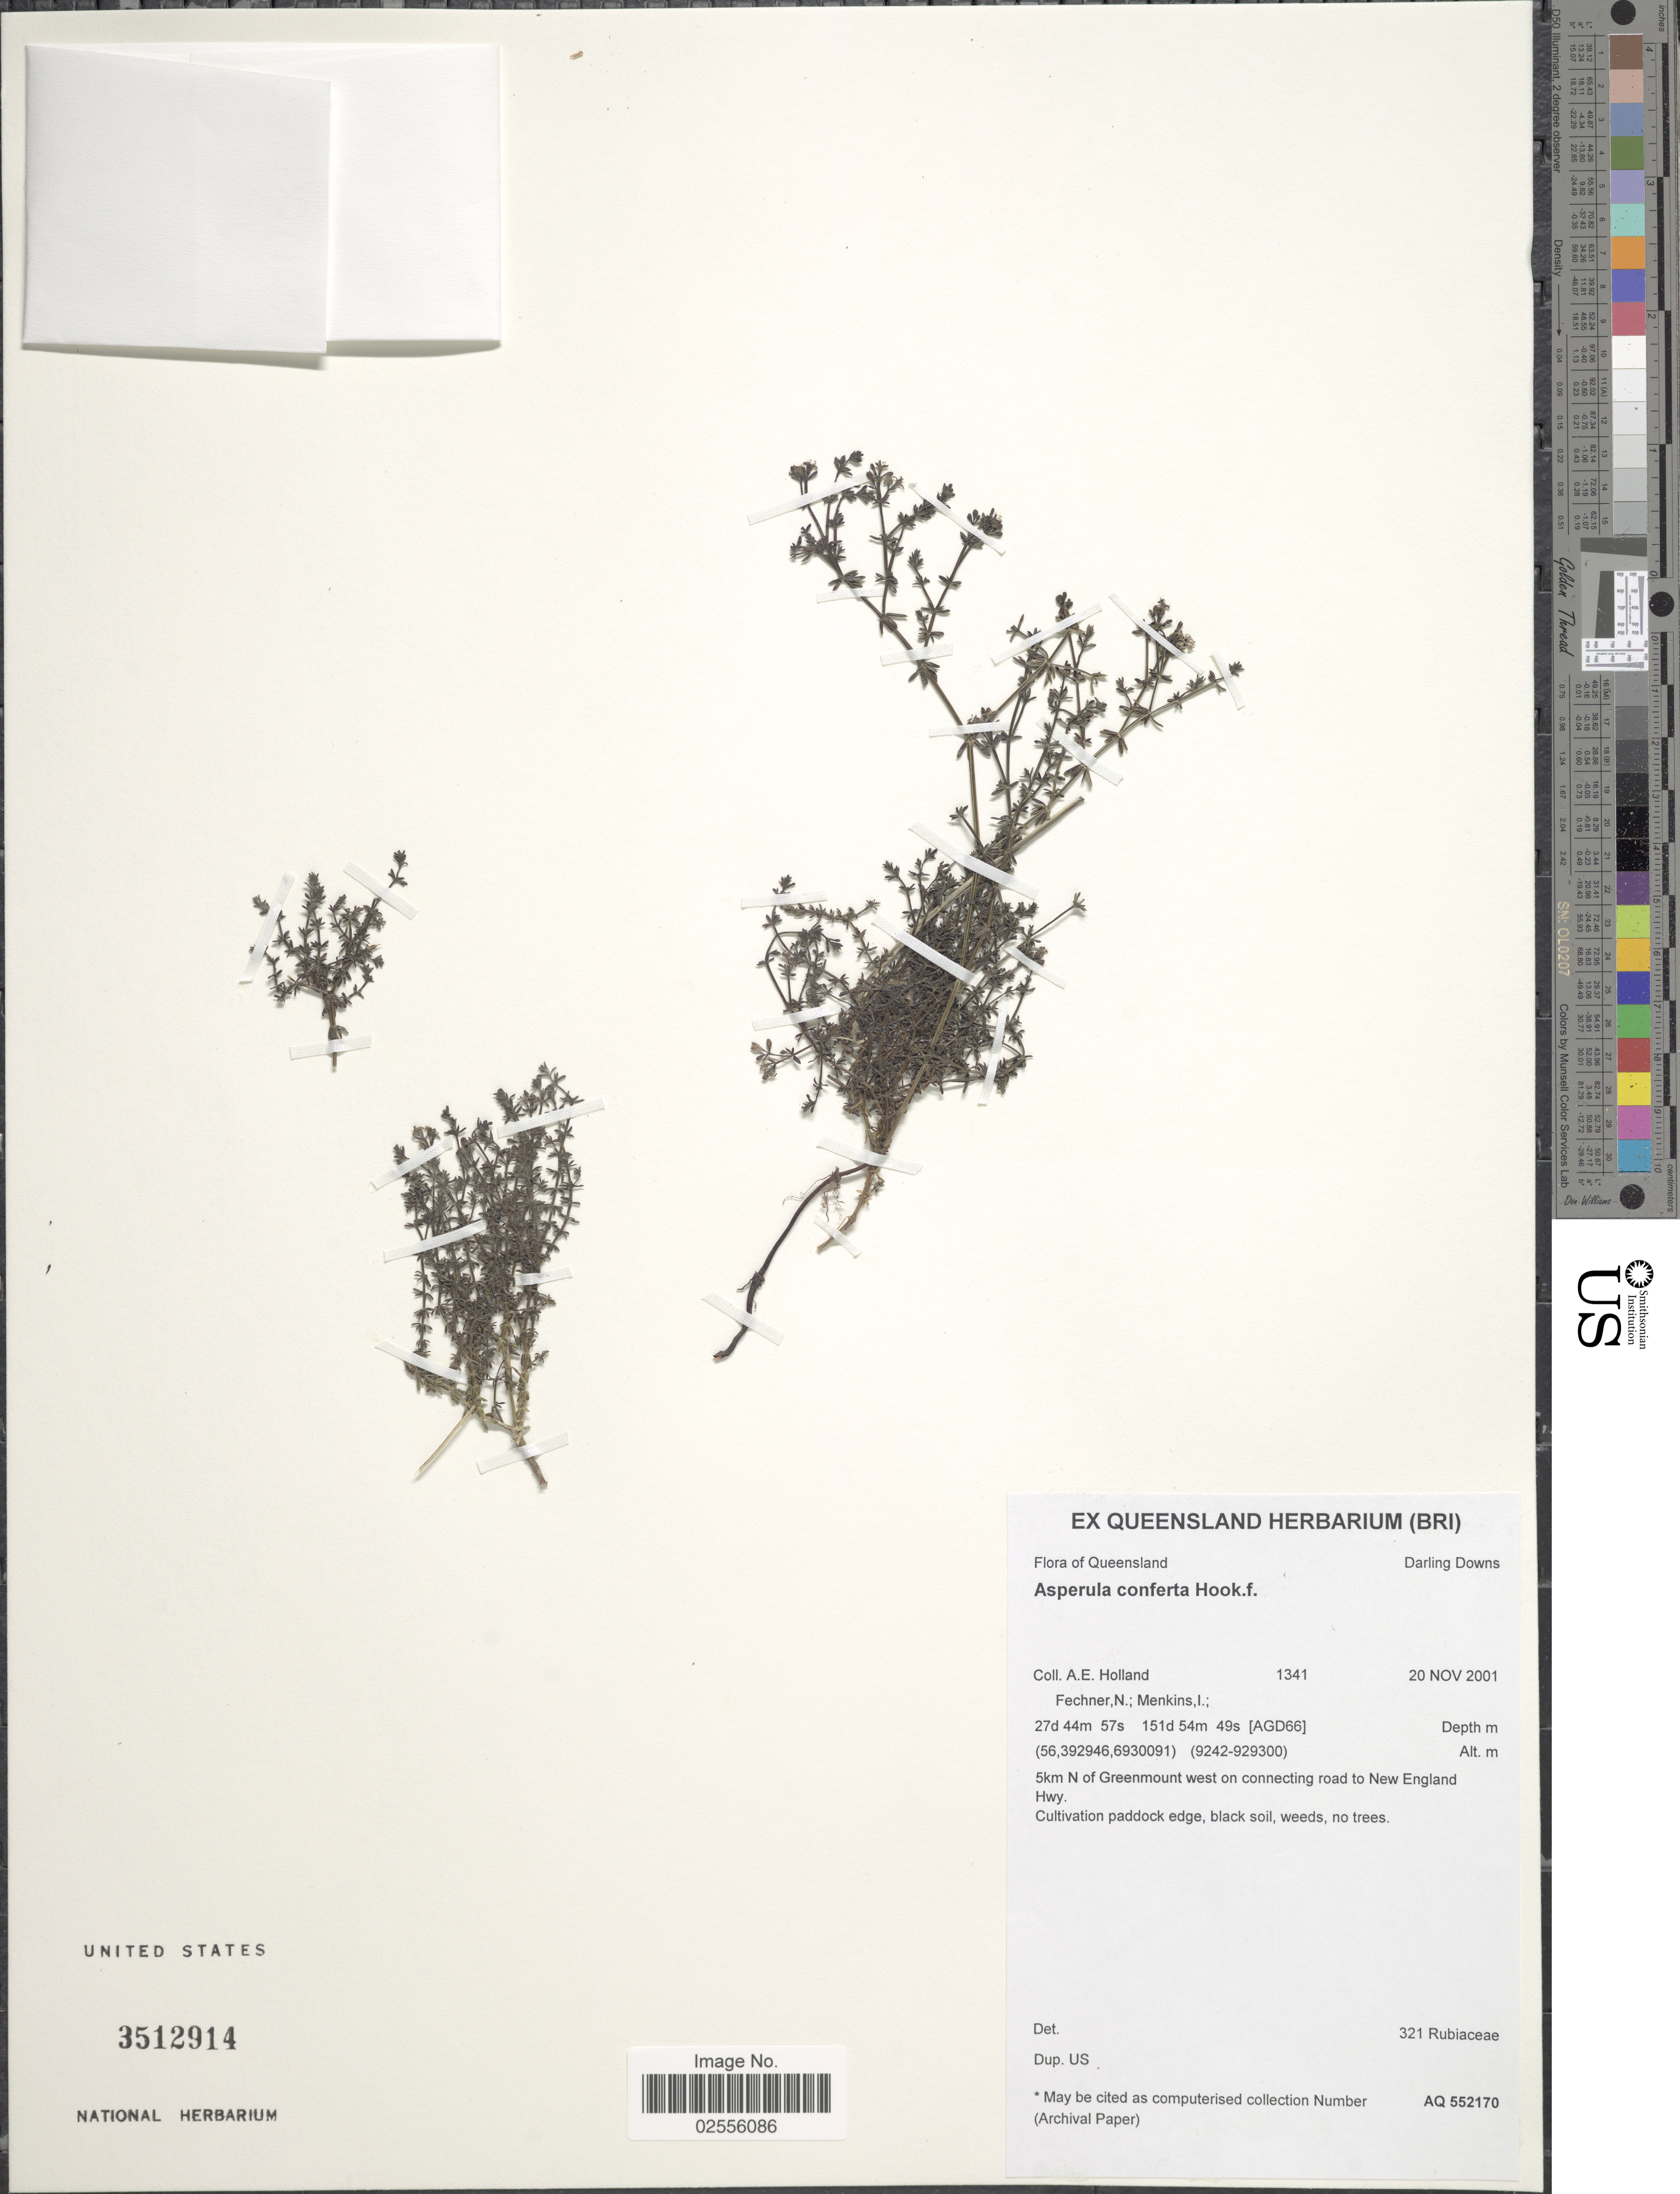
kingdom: Plantae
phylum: Tracheophyta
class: Magnoliopsida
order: Gentianales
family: Rubiaceae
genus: Asperula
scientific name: Asperula conferta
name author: Hook. f.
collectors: A. Holland, N. Fechner & I. Menkins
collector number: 1341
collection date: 2001-11-20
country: Australia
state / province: Queensland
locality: Darling Downs, 5 km N of Greenmount west on connecting road to New England Hwy, cultivation paddock edge.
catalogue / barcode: US 3512914